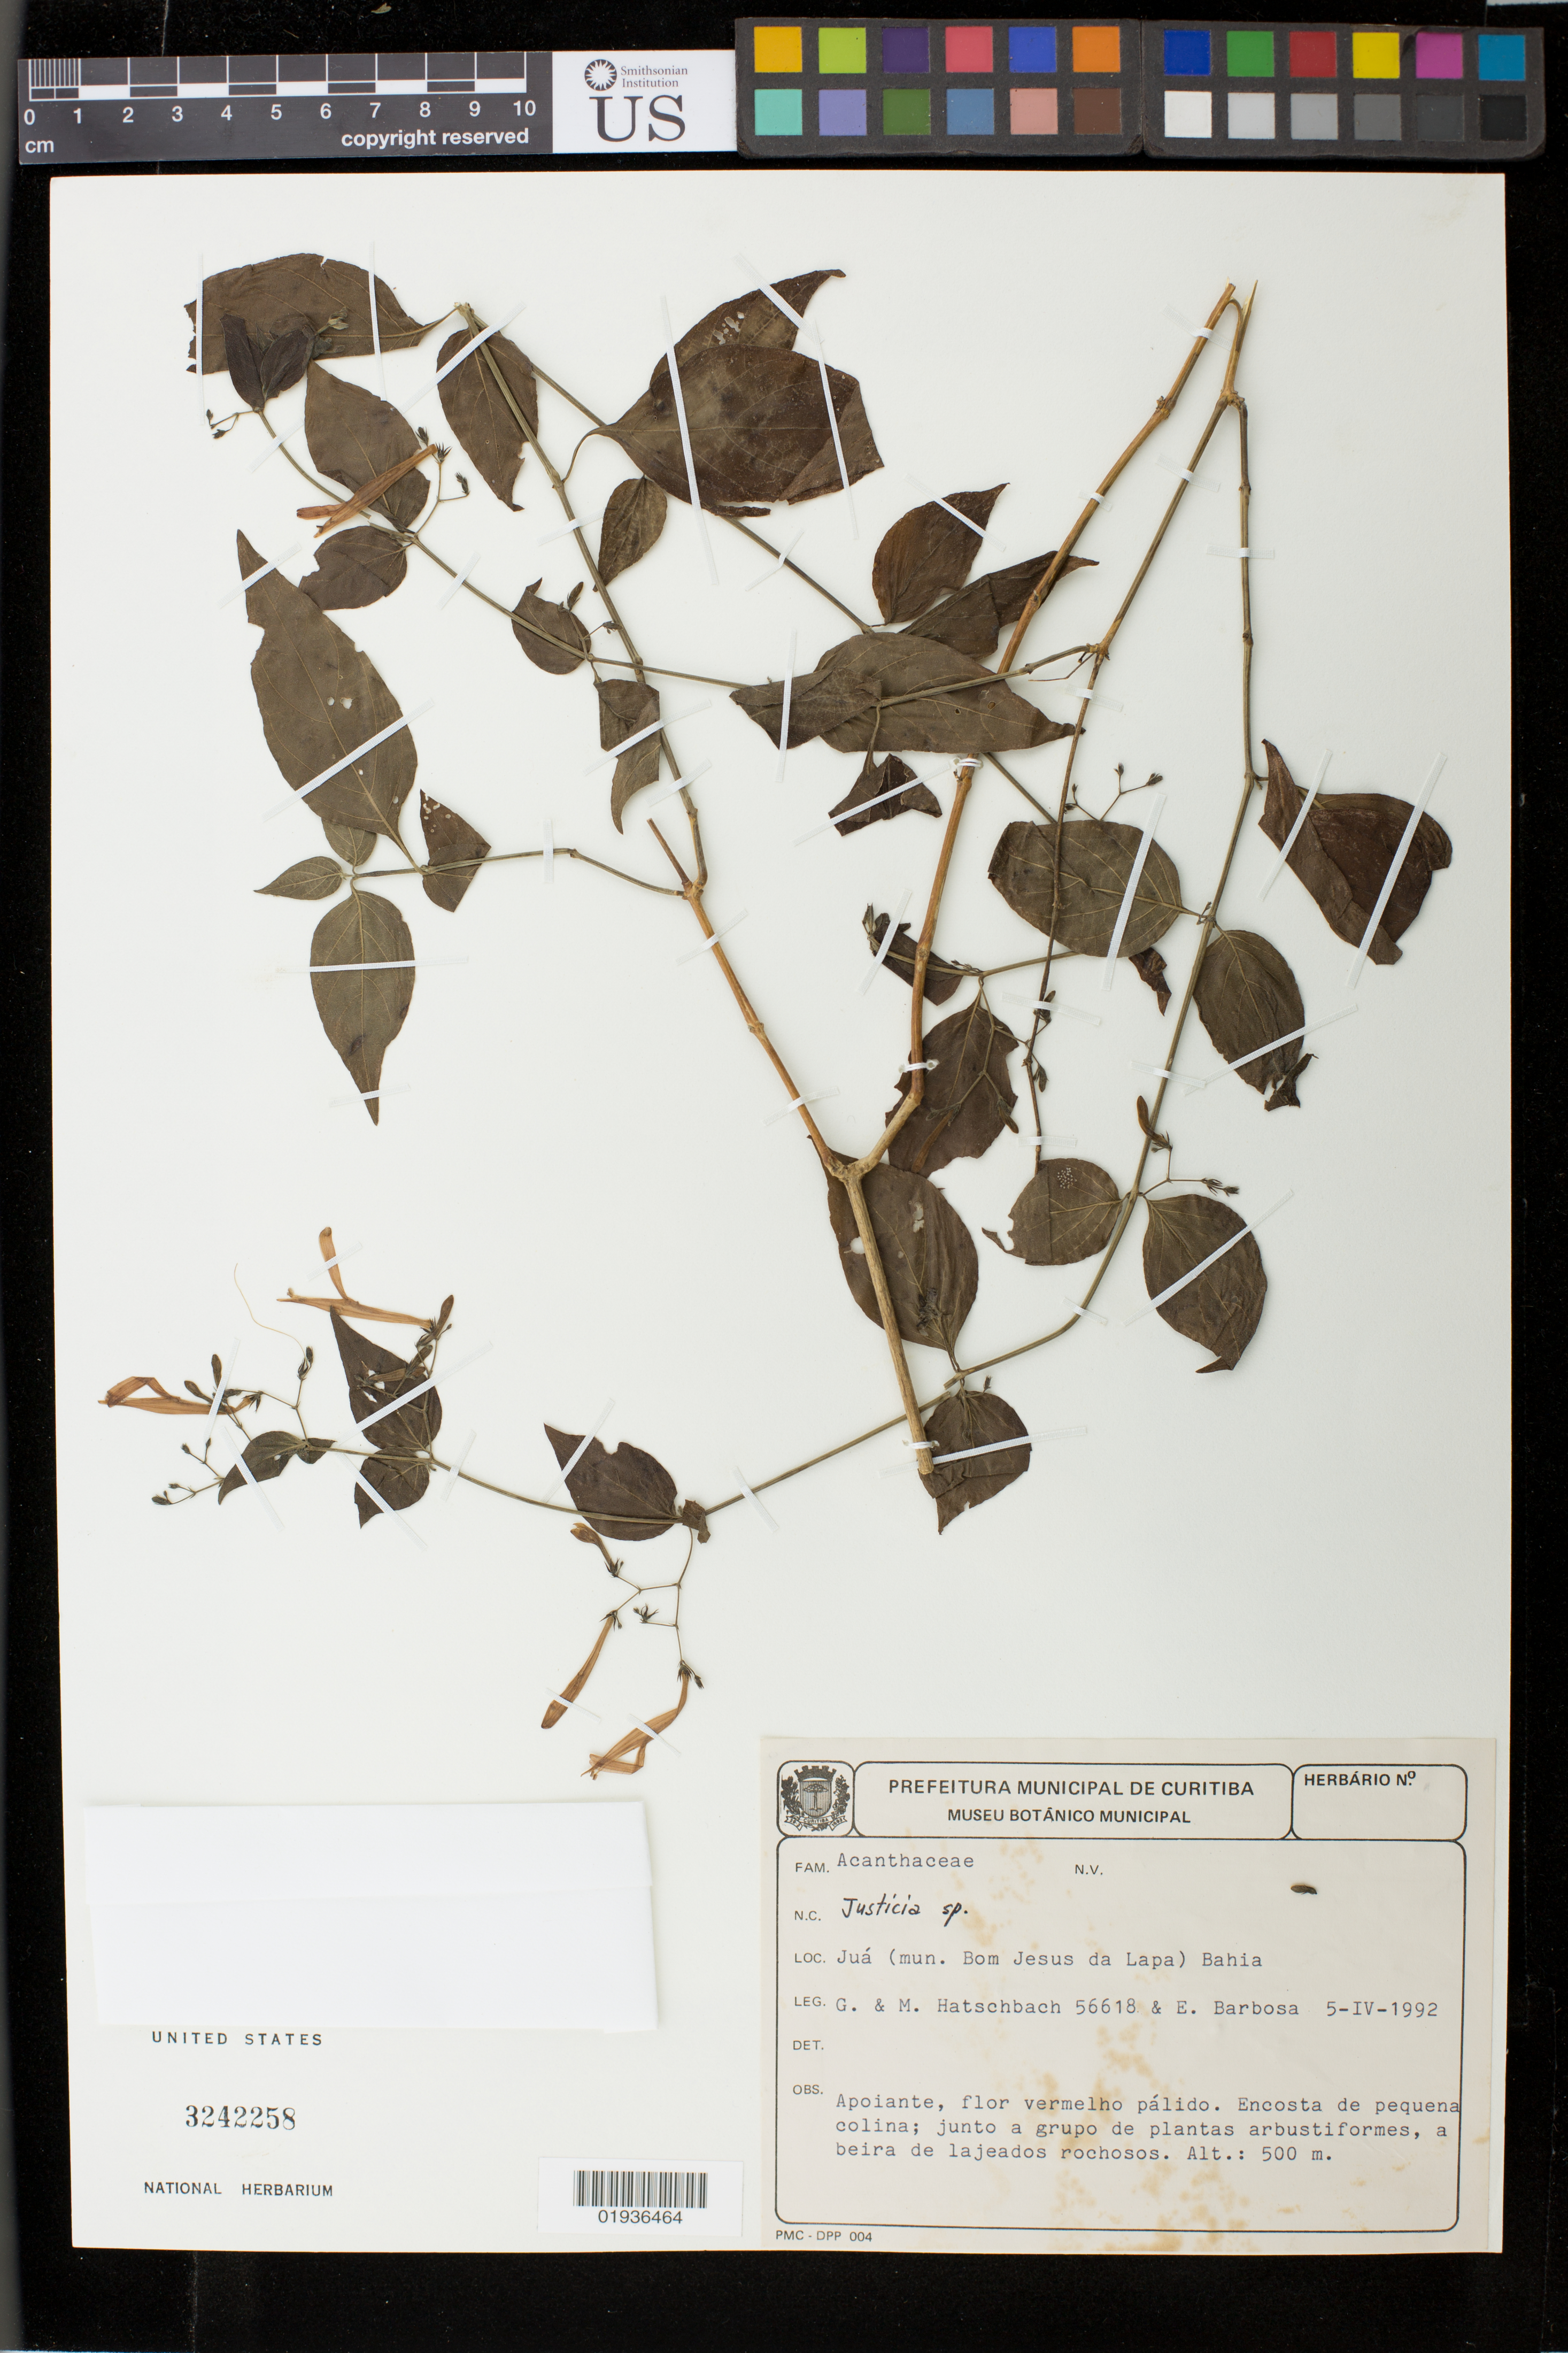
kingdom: Plantae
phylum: Tracheophyta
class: Magnoliopsida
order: Lamiales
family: Acanthaceae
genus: Justicia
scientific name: Justicia sp.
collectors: G. Hatschbach, M. M. Hatschbach & E. L. Barbosa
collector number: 56618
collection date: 1992-04-05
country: Brazil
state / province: Bahia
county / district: Bom Jesus da Lapa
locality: Jua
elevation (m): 500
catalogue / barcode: US 3242258